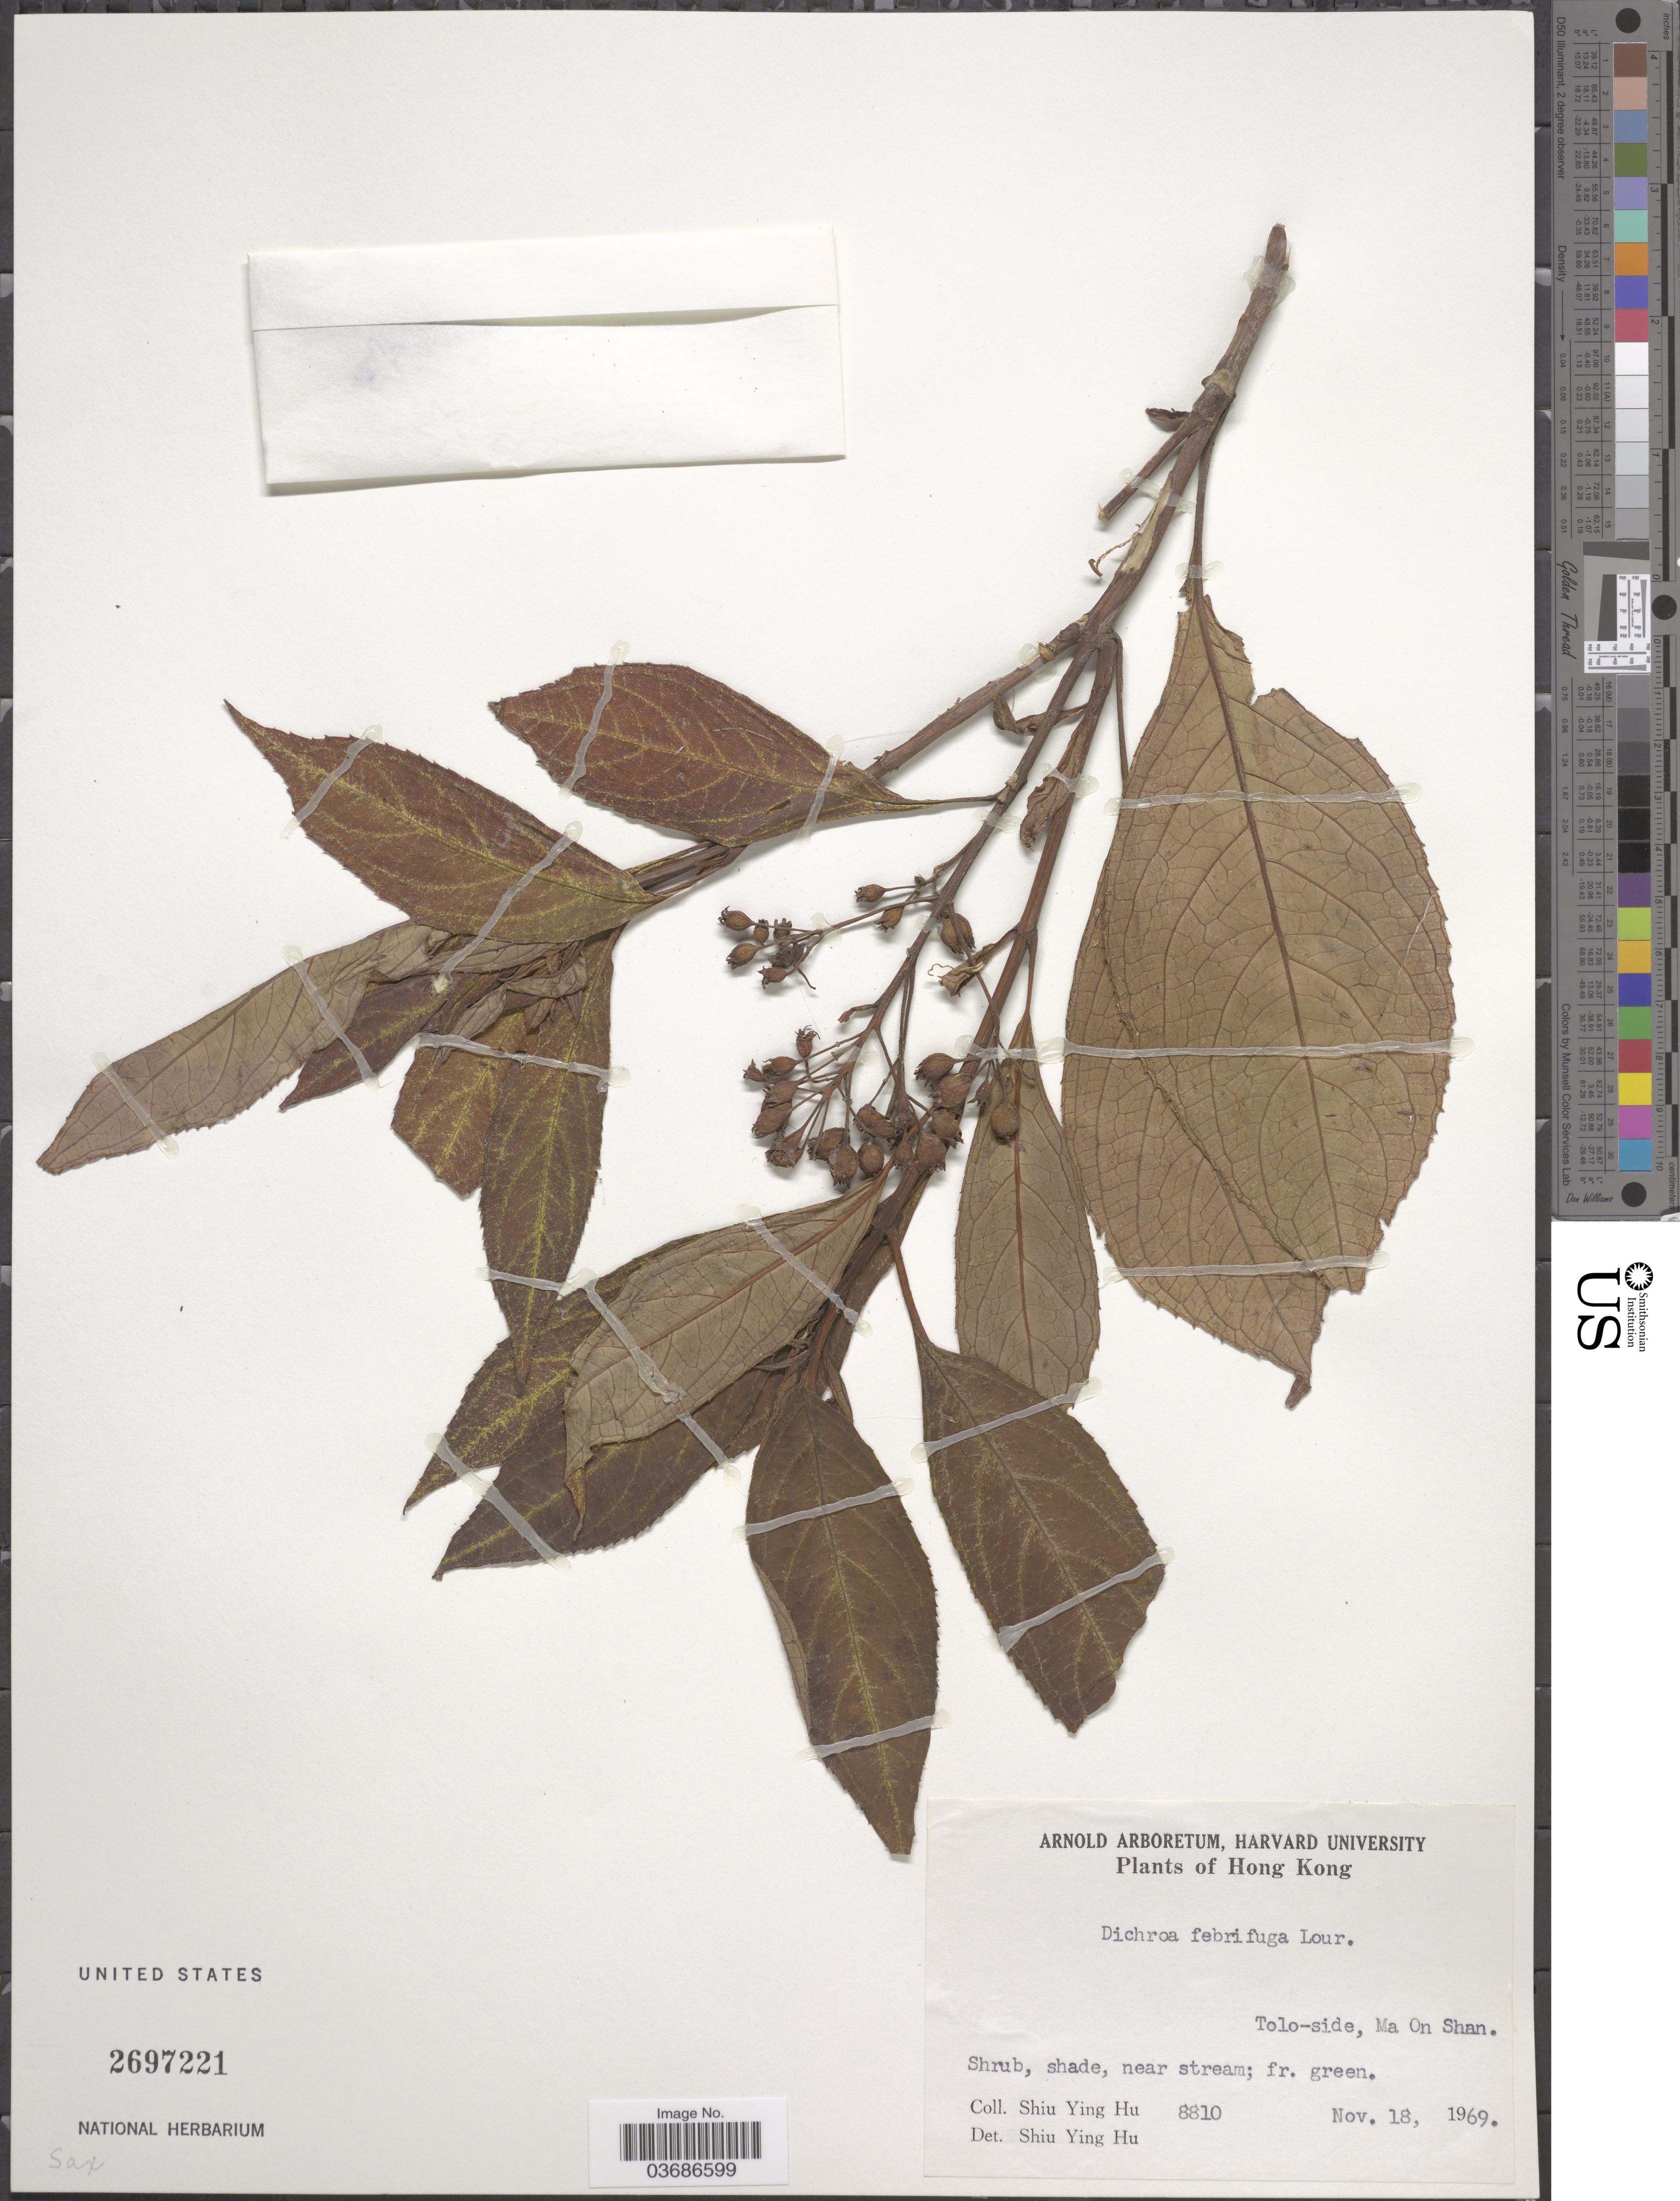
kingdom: Plantae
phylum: Tracheophyta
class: Magnoliopsida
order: Cornales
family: Hydrangeaceae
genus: Hydrangea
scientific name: Hydrangea febrifuga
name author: (Lour.) Y. De Smet & C. Granados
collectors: S. Y. Hu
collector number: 8810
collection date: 1969-11-18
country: China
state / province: Hong Kong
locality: Tolo-side, Ma On Shan.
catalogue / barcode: US 2697221